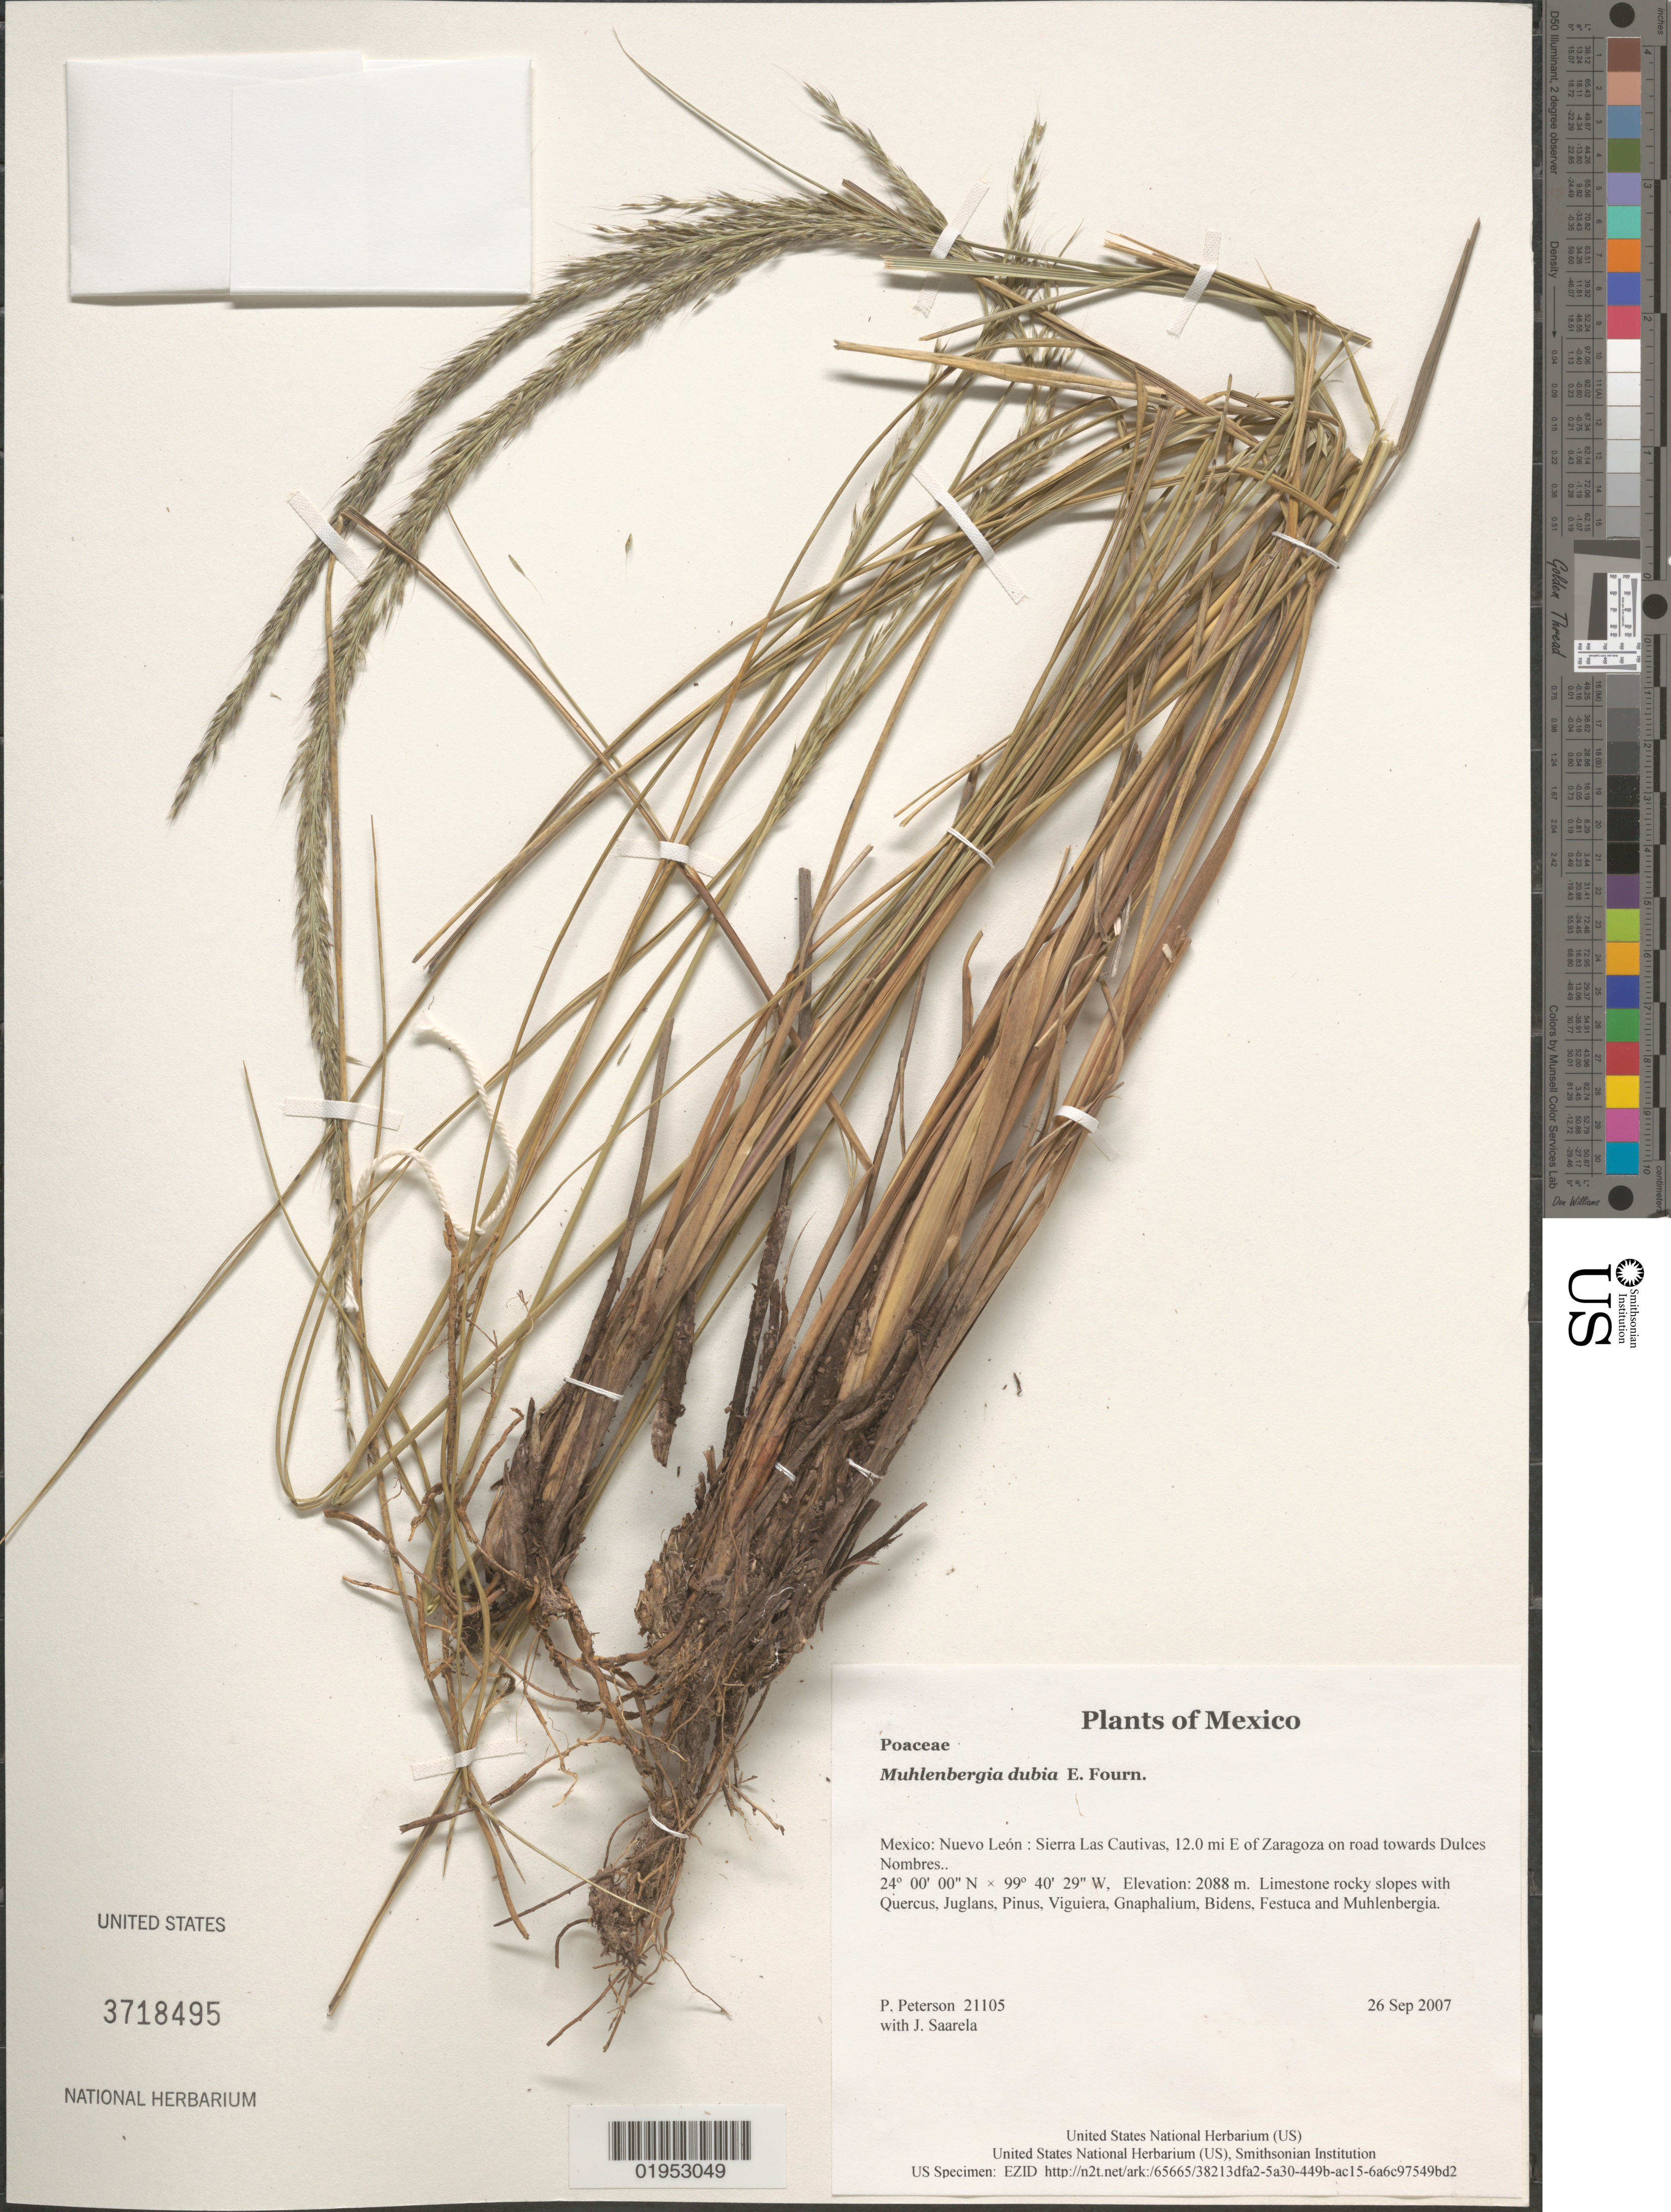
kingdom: Plantae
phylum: Tracheophyta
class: Liliopsida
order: Poales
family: Poaceae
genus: Muhlenbergia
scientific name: Muhlenbergia dubia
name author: E. Fourn.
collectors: P. M. Peterson & J. Saarela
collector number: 21105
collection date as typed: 26 Sep 2007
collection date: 2007-09-26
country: Mexico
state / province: Nuevo León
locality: Sierra Las Cautivas, 12.0 mi E of Zaragoza on road towards Dulces Nombres..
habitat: Limestone rocky slopes with Quercus, Juglans, Pinus, Viguiera, Gnaphalium, Bidens, Festuca and Muhlenbergia.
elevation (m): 2088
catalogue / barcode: US 3718495